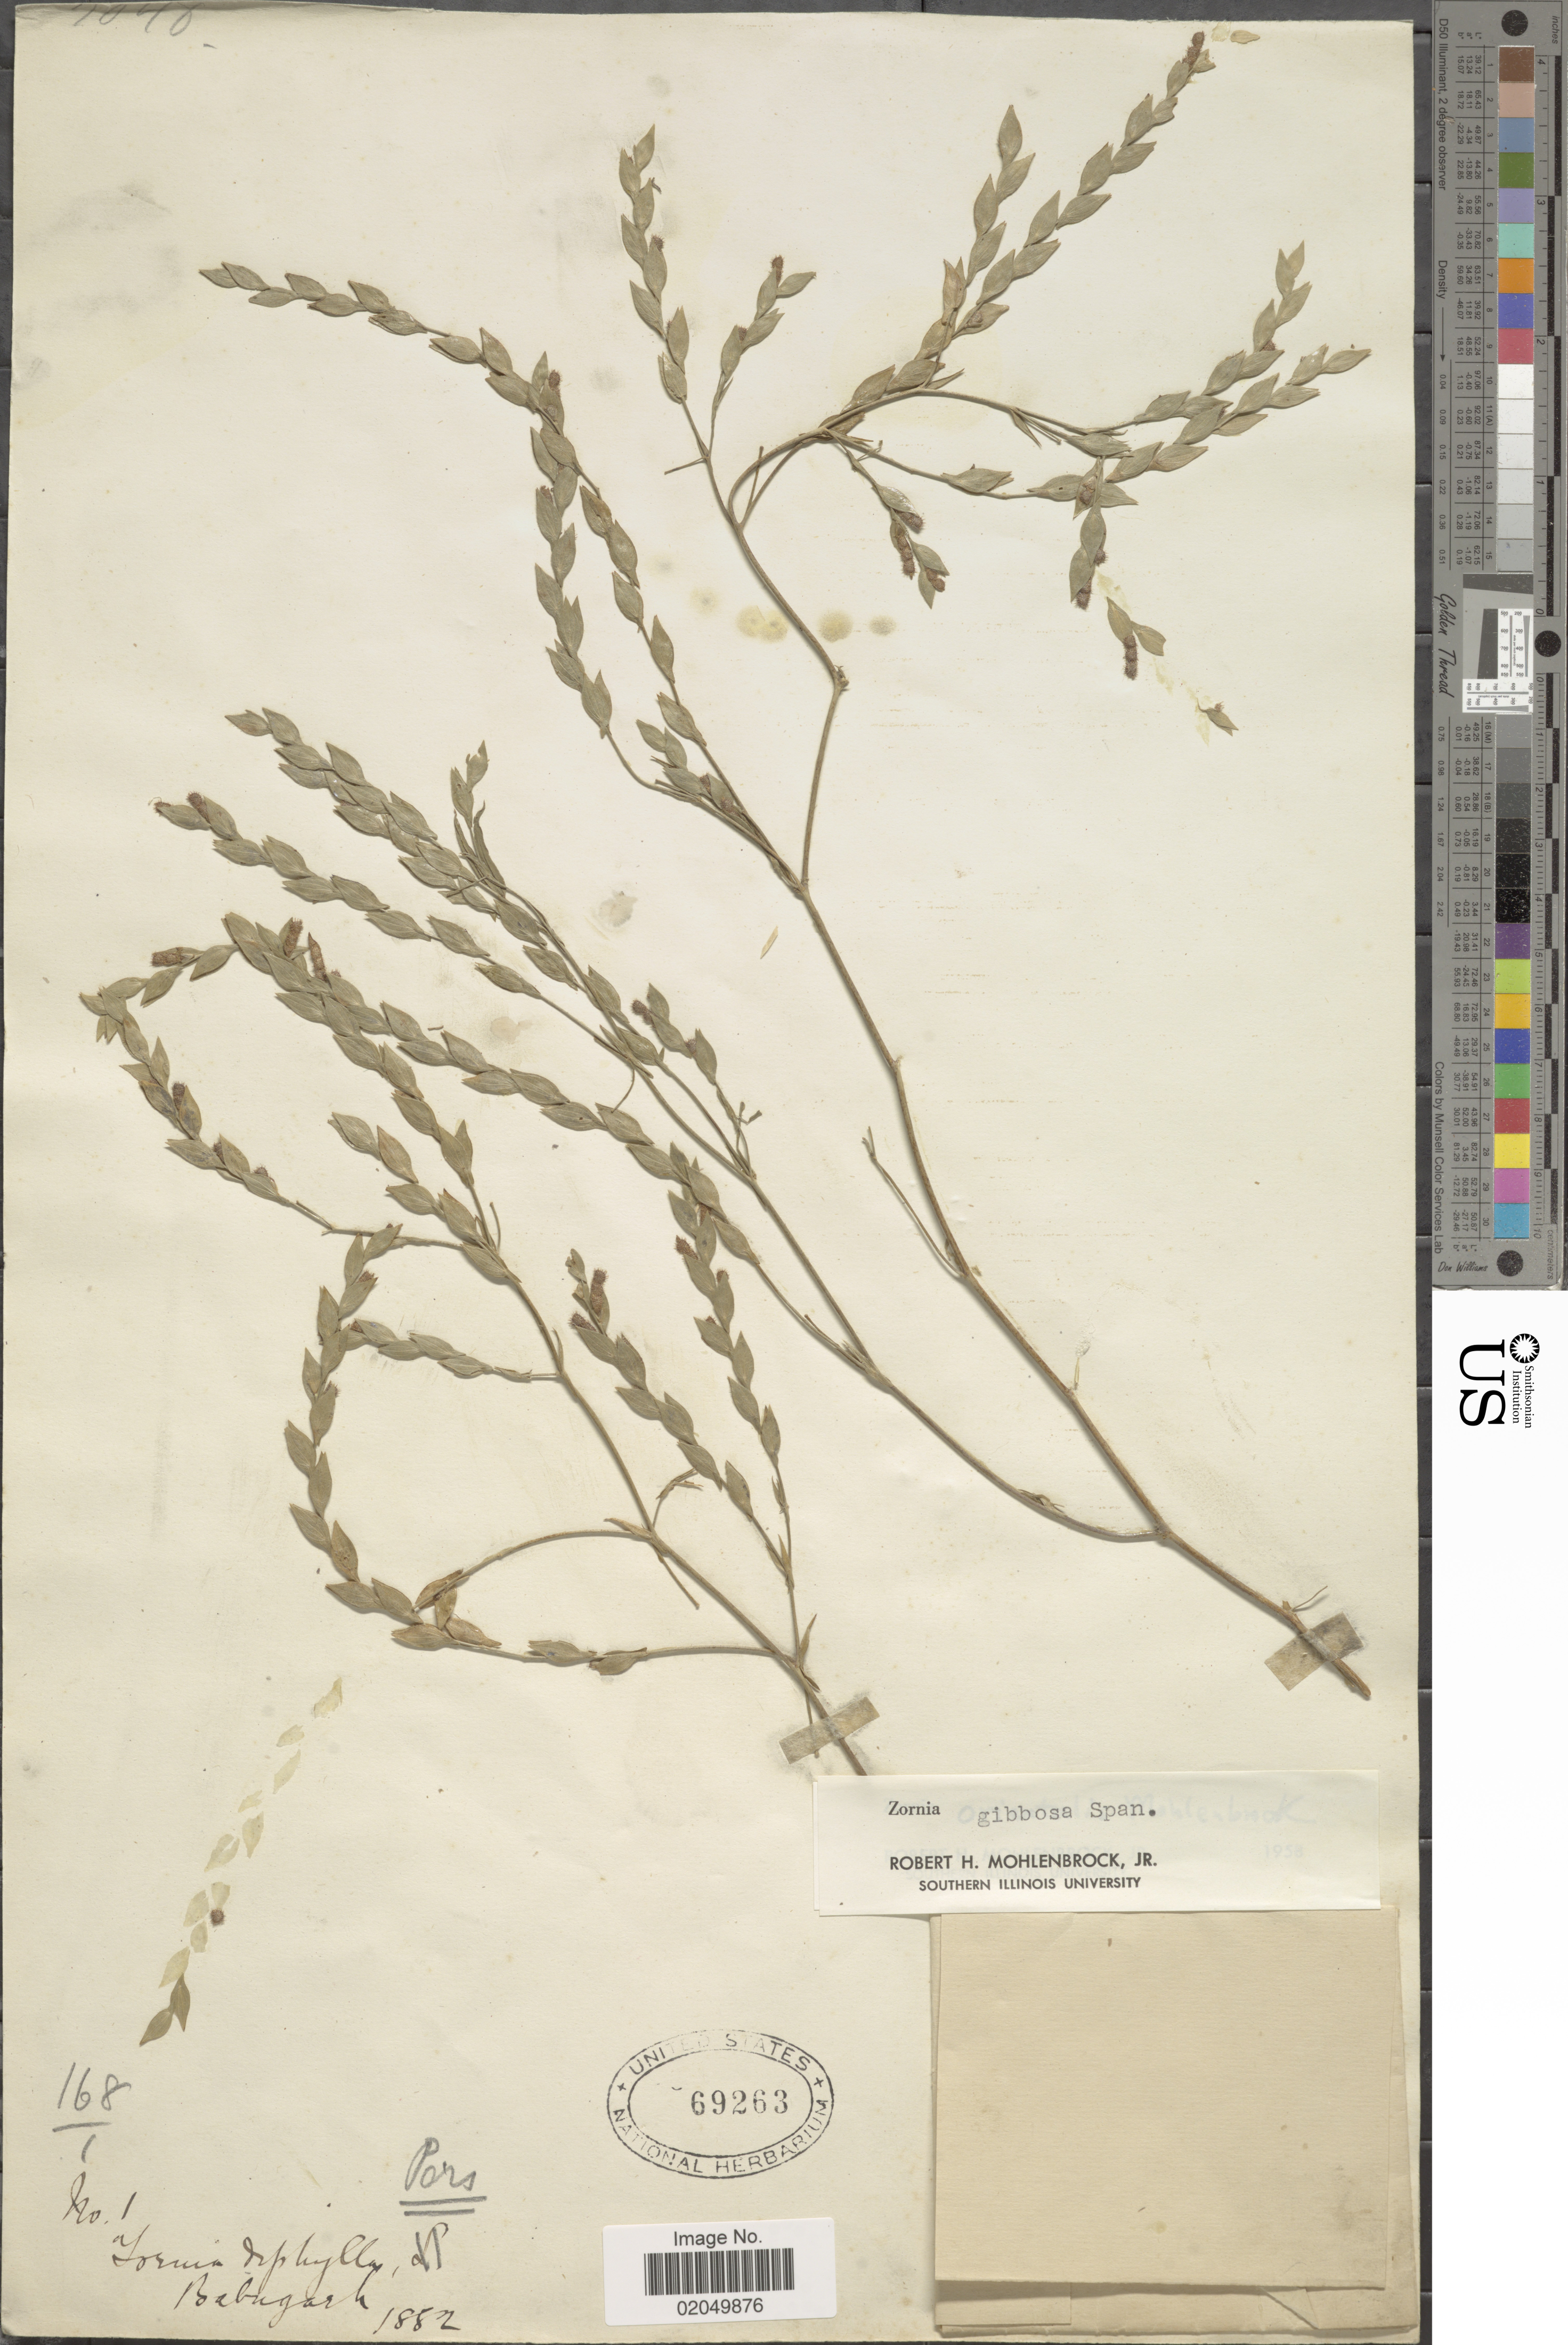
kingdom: Plantae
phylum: Tracheophyta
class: Magnoliopsida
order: Fabales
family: Fabaceae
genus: Zornia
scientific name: Zornia gibbosa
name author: Spanoghe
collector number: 1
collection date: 1882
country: India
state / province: Uttar Pradesh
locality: Babugarh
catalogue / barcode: US 69263